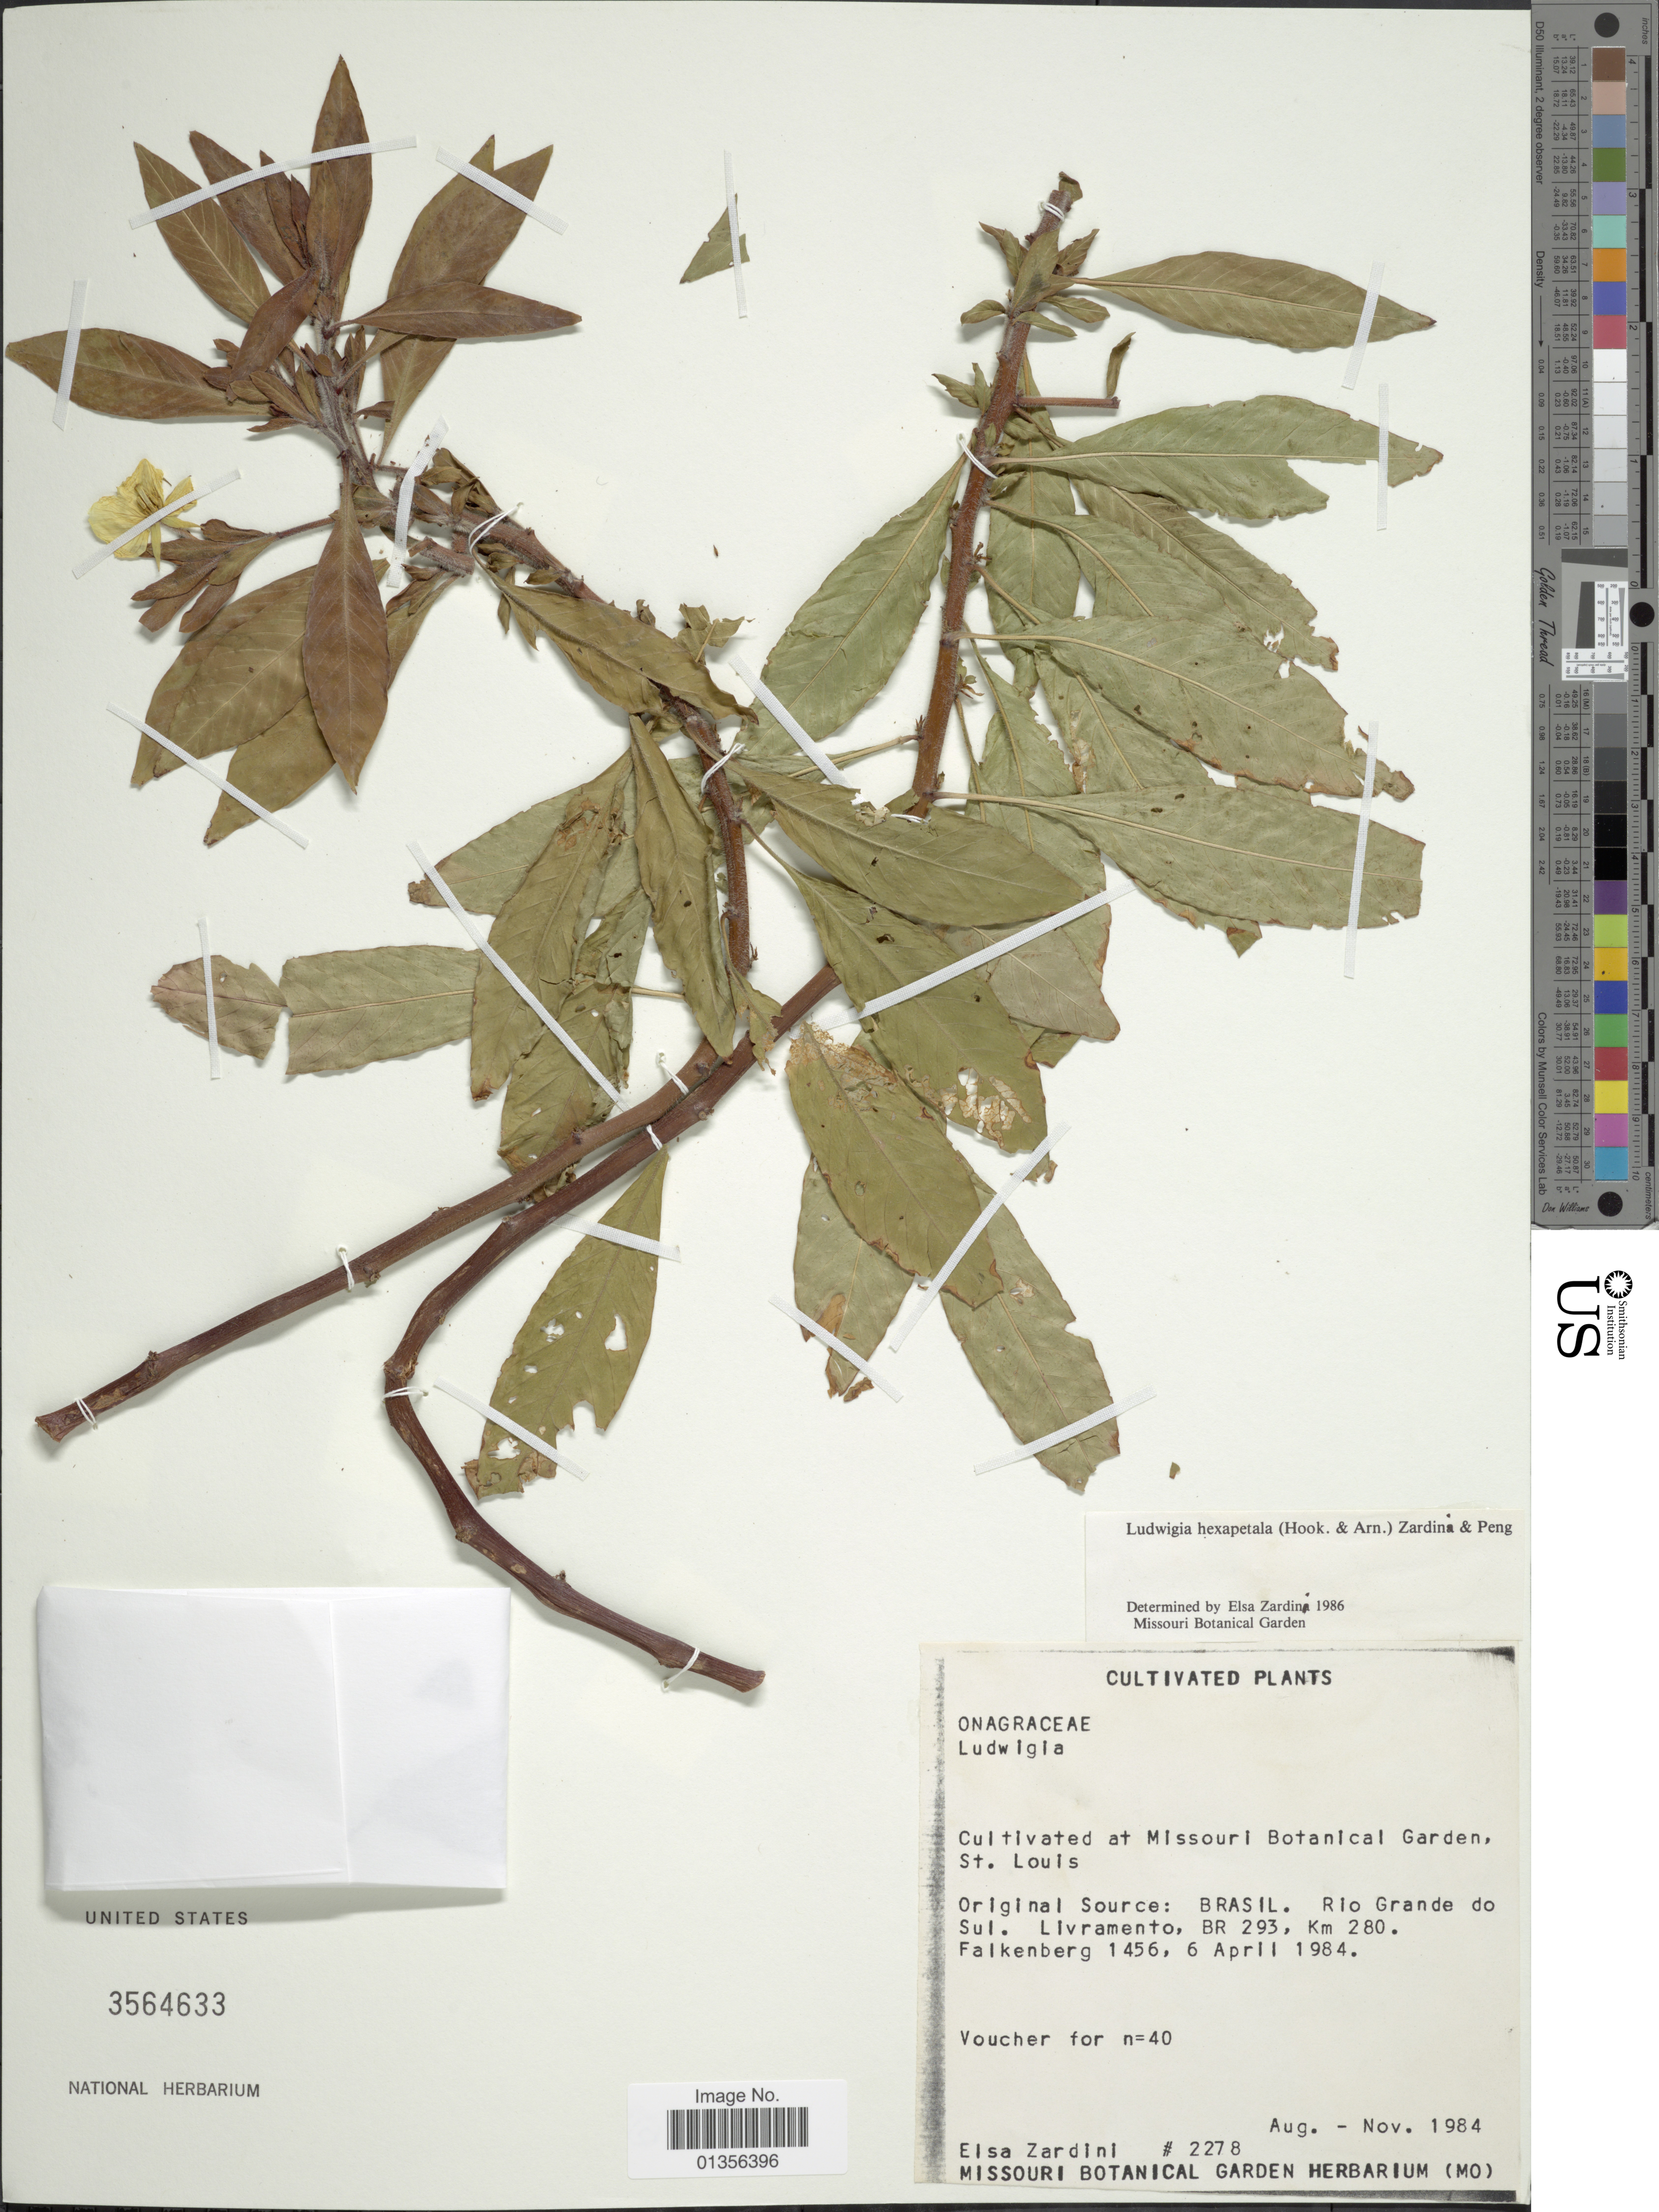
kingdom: Plantae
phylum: Tracheophyta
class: Magnoliopsida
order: Myrtales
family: Onagraceae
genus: Ludwigia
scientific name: Ludwigia hexapetala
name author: (Hook. & Arn.) Zardini et al.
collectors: E. M. Zardini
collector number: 2278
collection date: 1984-08/1984-11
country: United States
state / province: Missouri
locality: At Missouri Botanical Garden, St. Louis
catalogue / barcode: US 3564633